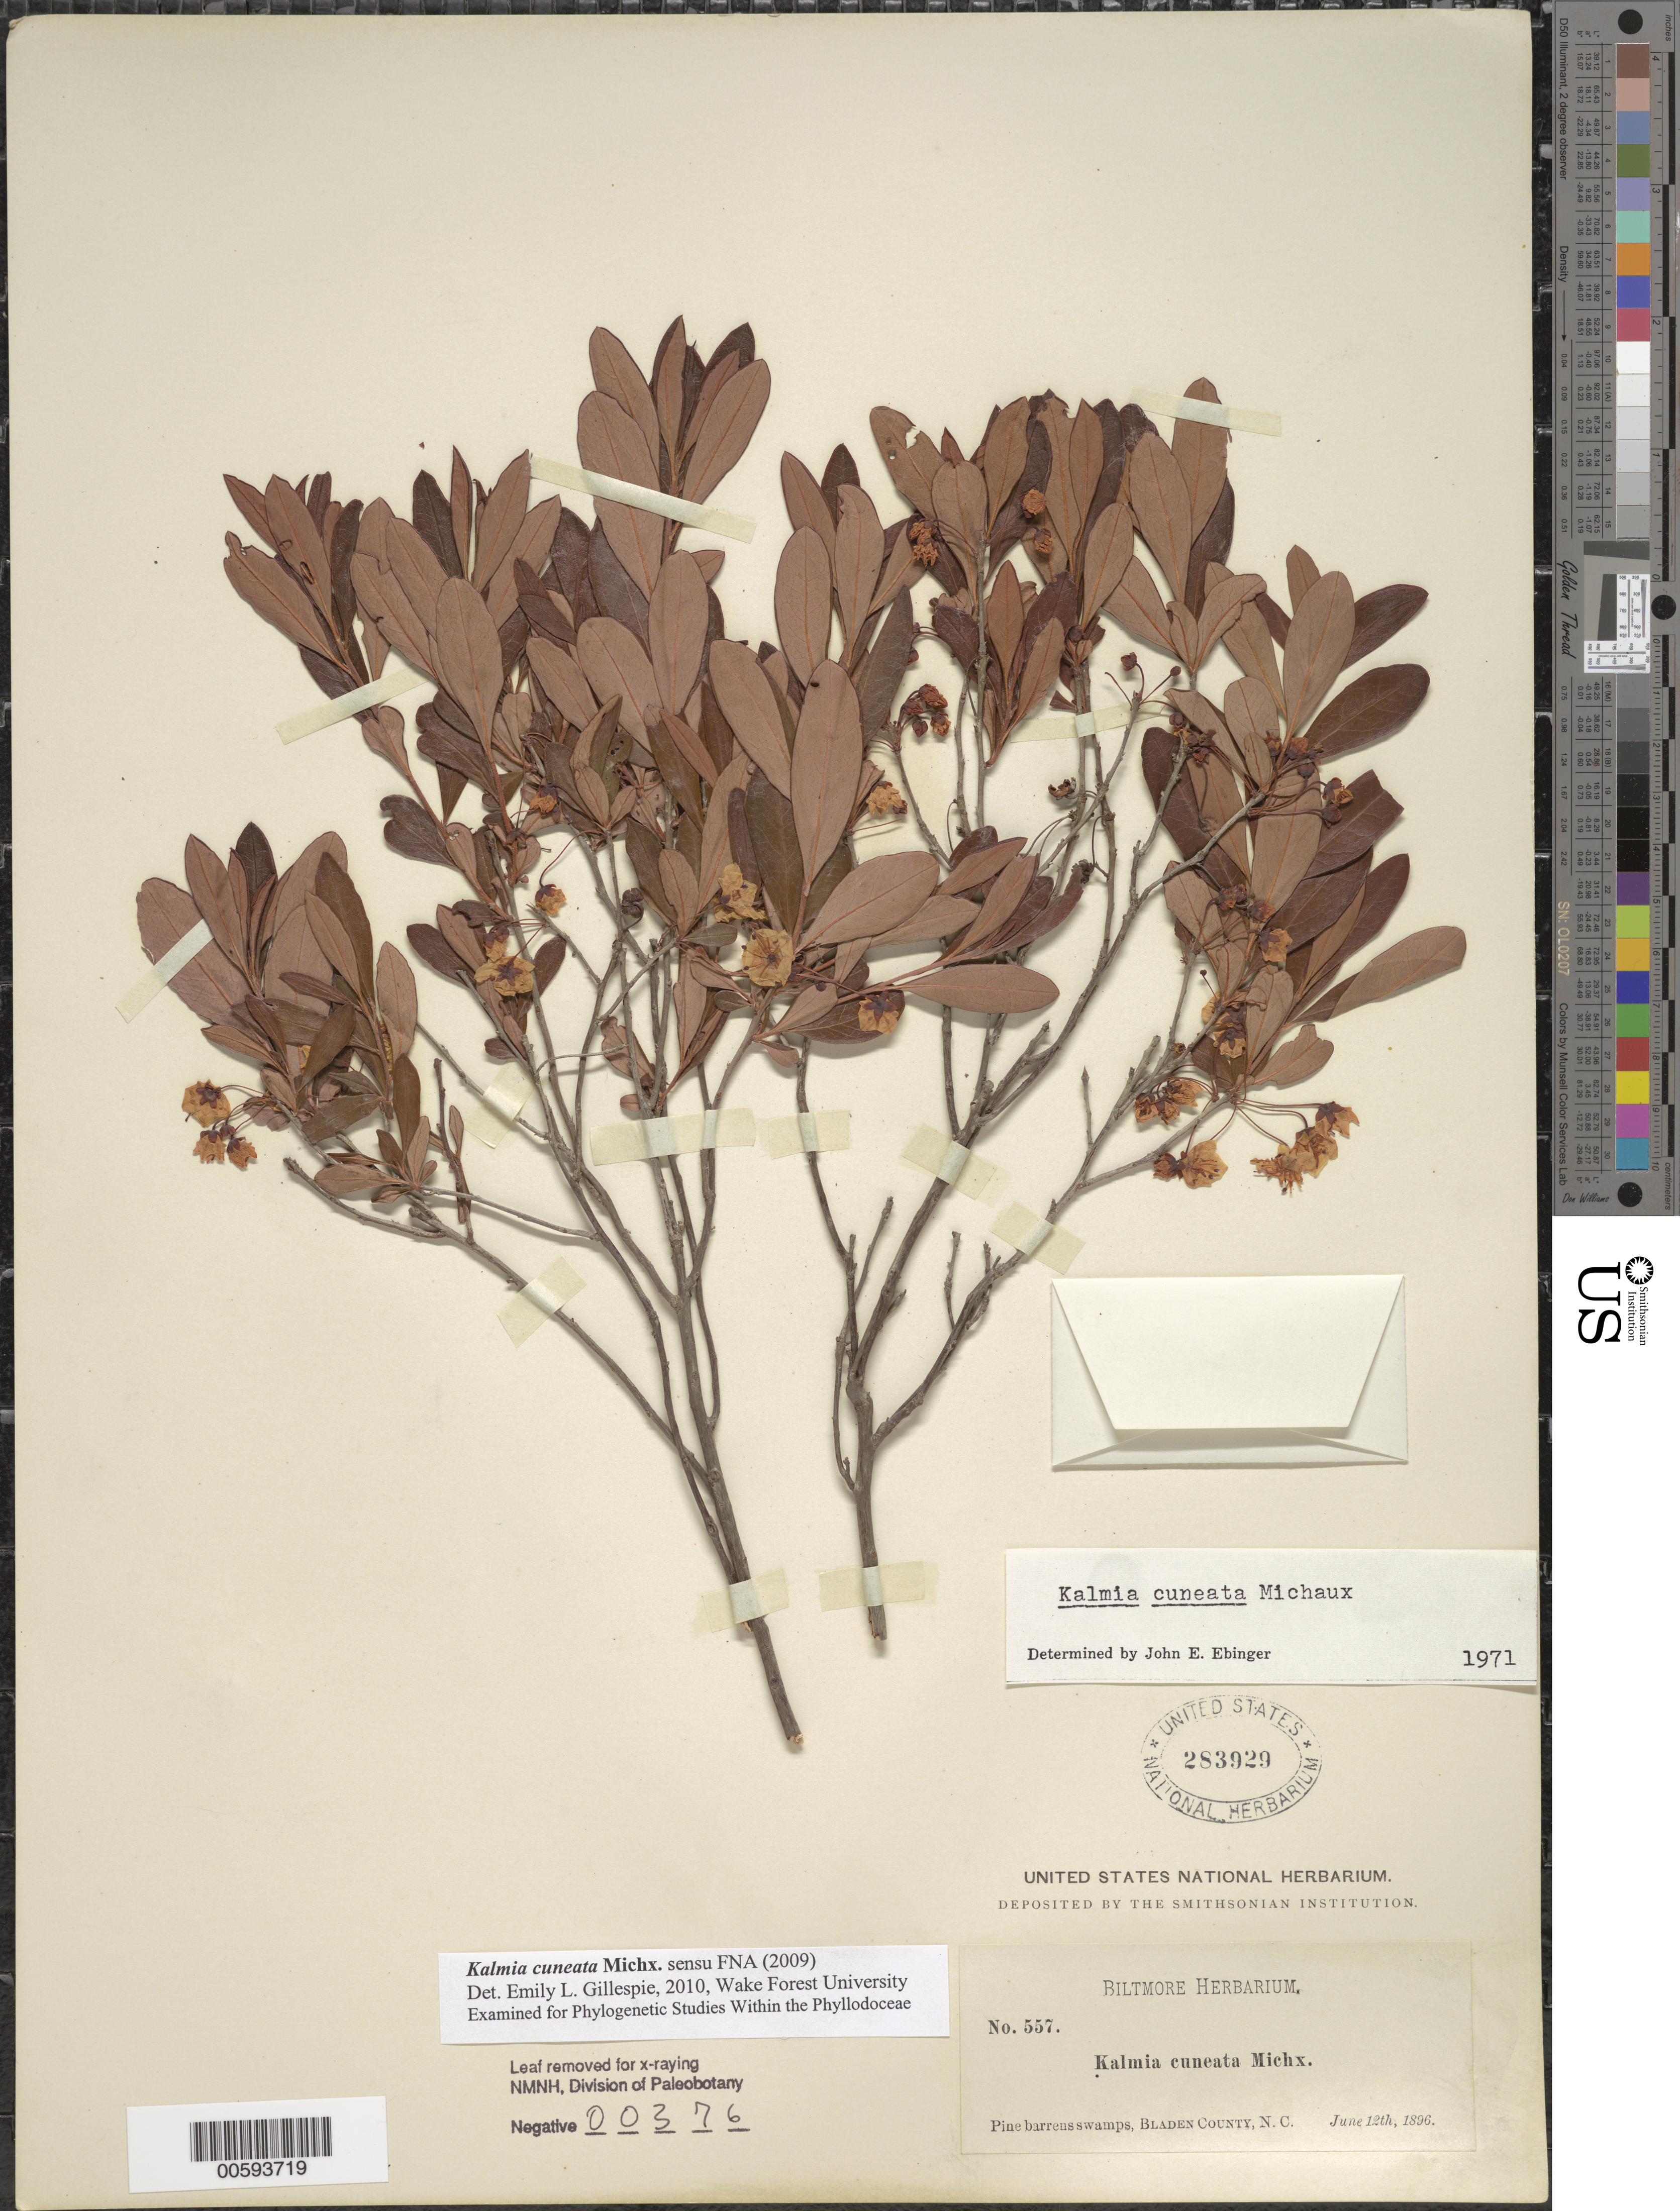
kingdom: Plantae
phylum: Tracheophyta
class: Magnoliopsida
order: Ericales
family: Ericaceae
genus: Kalmia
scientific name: Kalmia cuneata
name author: Michx.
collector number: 557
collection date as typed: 12 Jun 1896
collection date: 1896-06-12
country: United States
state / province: North Carolina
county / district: Bladen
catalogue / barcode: US 283929